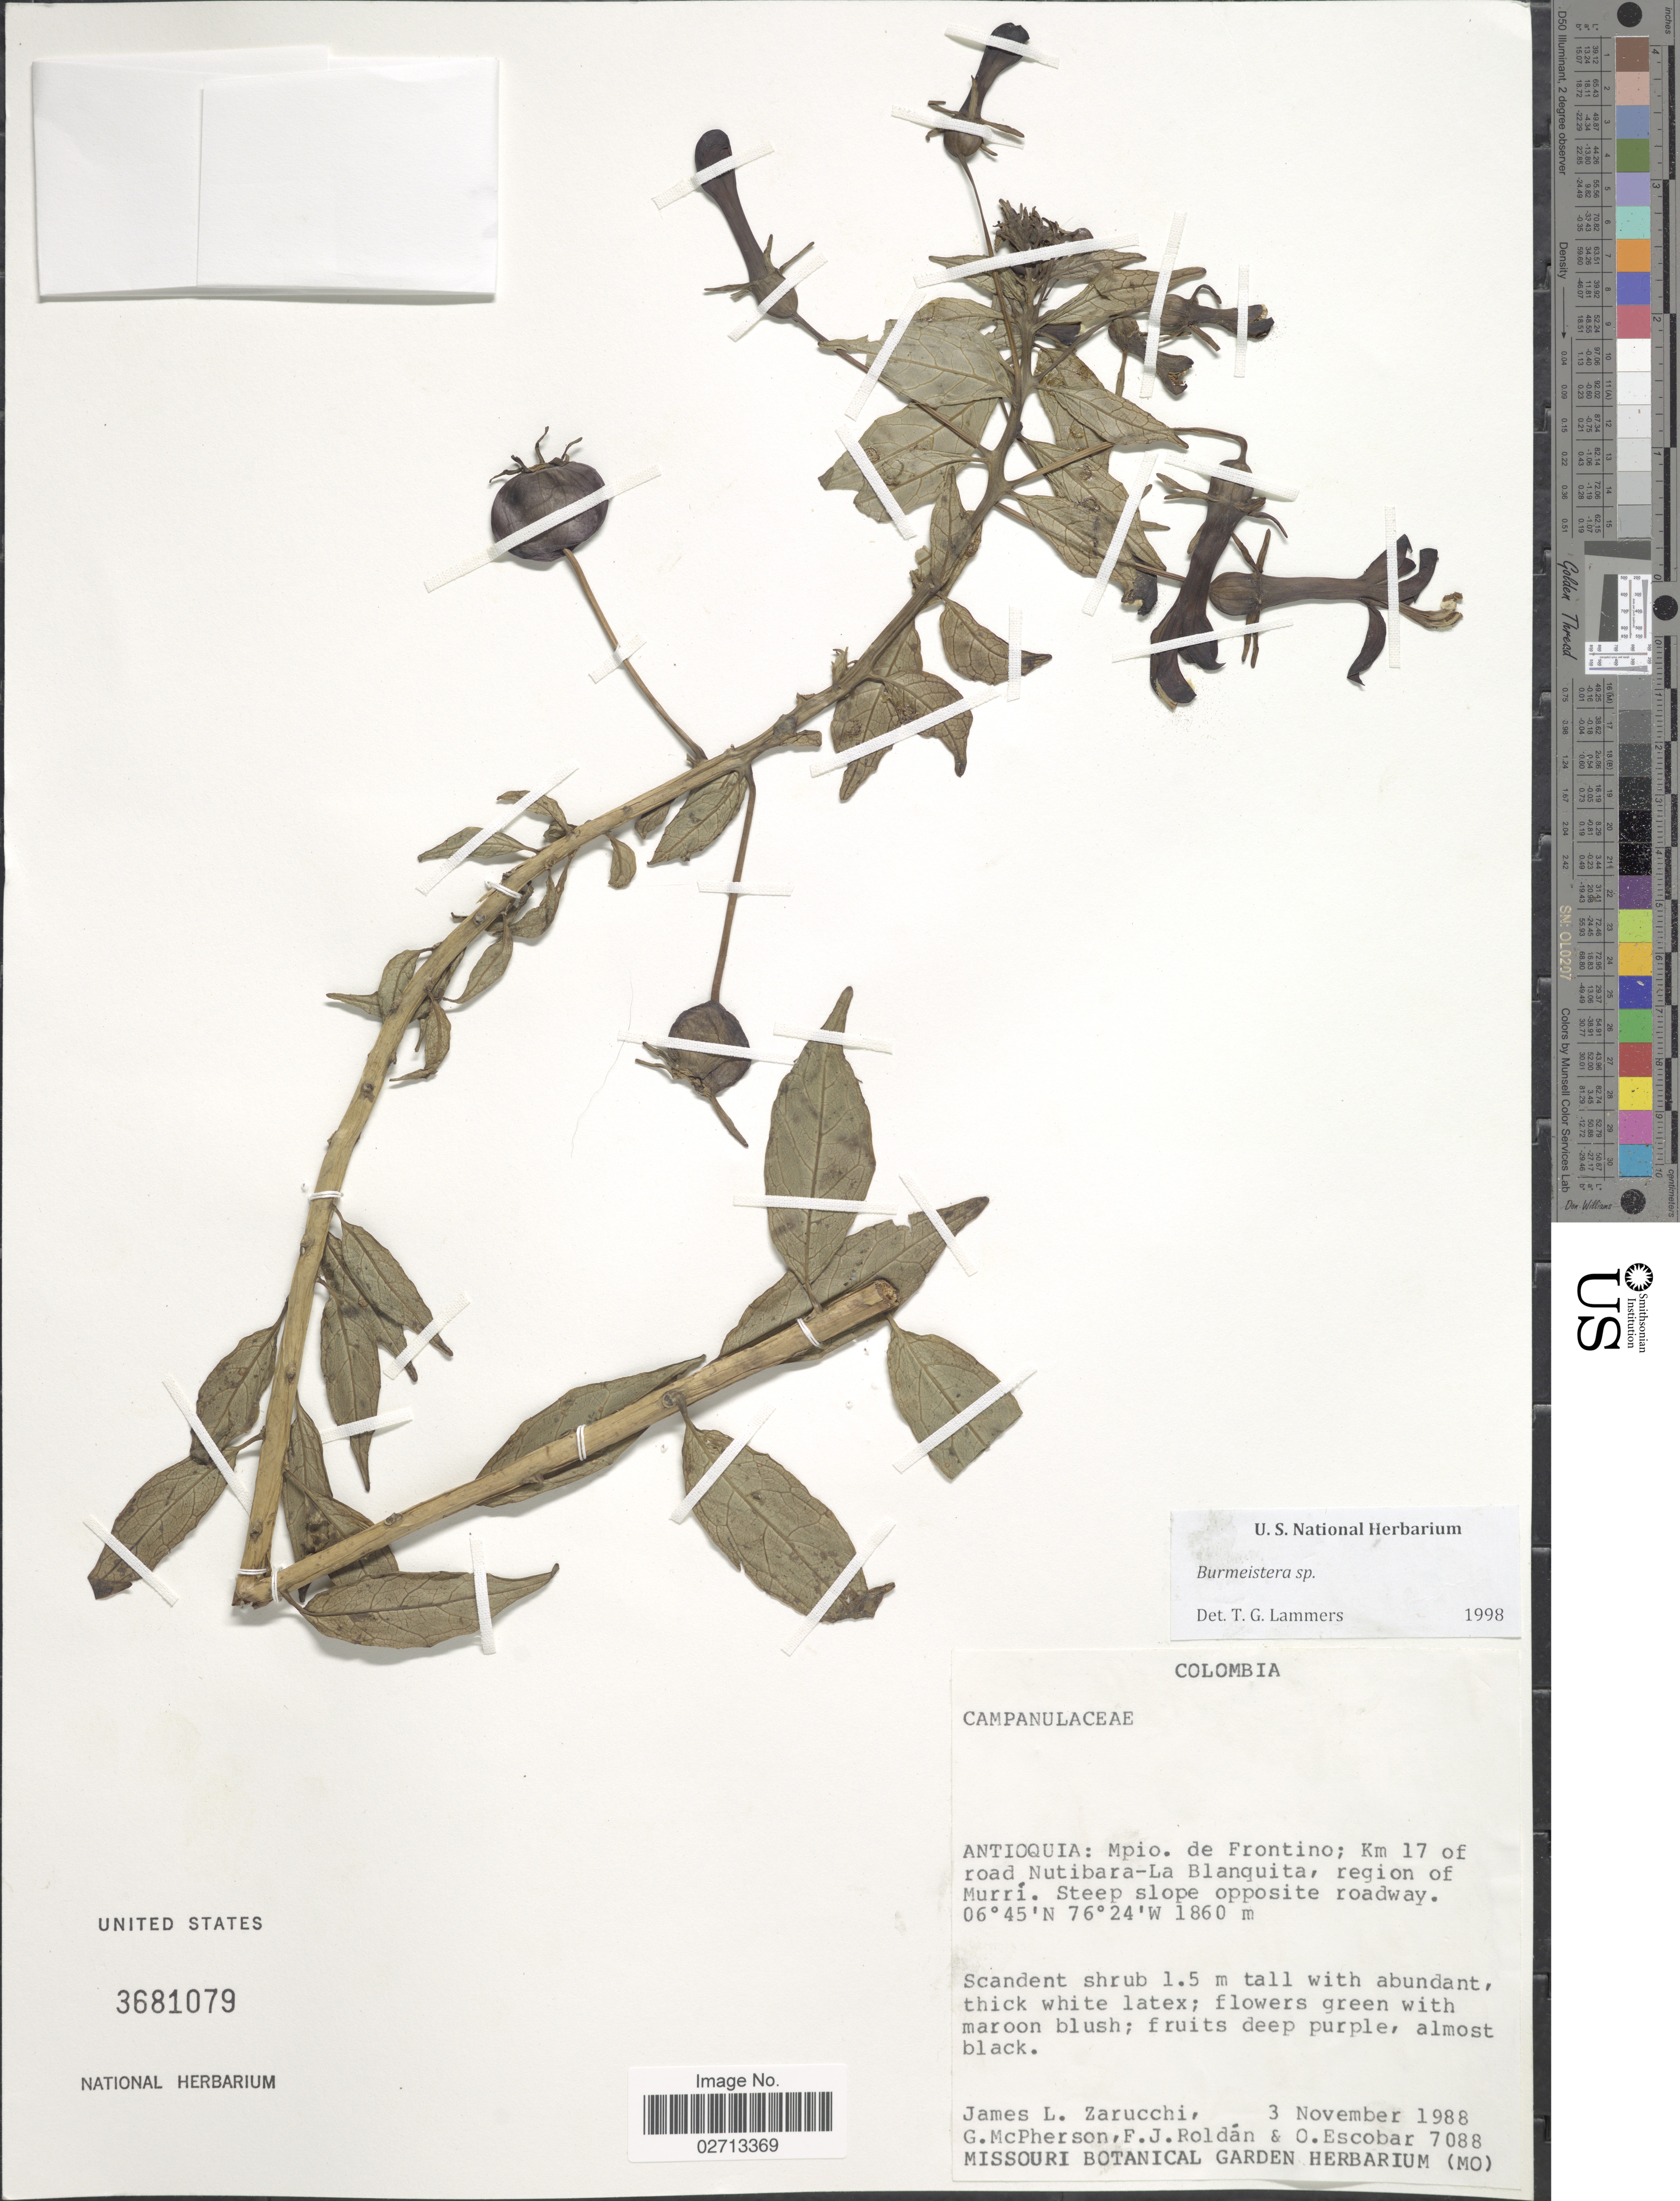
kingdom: Plantae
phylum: Tracheophyta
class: Magnoliopsida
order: Asterales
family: Campanulaceae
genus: Burmeistera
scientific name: Burmeistera sp.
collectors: J. L. Zarucchi, G. McPherson, F. J. Roldán & O. Escobar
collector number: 7088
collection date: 1988-11-03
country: Colombia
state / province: Antioquia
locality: Mpio. de Frontino; Km 17 of road Nutibara-La Blanquita, region of Murrí.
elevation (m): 1860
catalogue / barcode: US 3681079